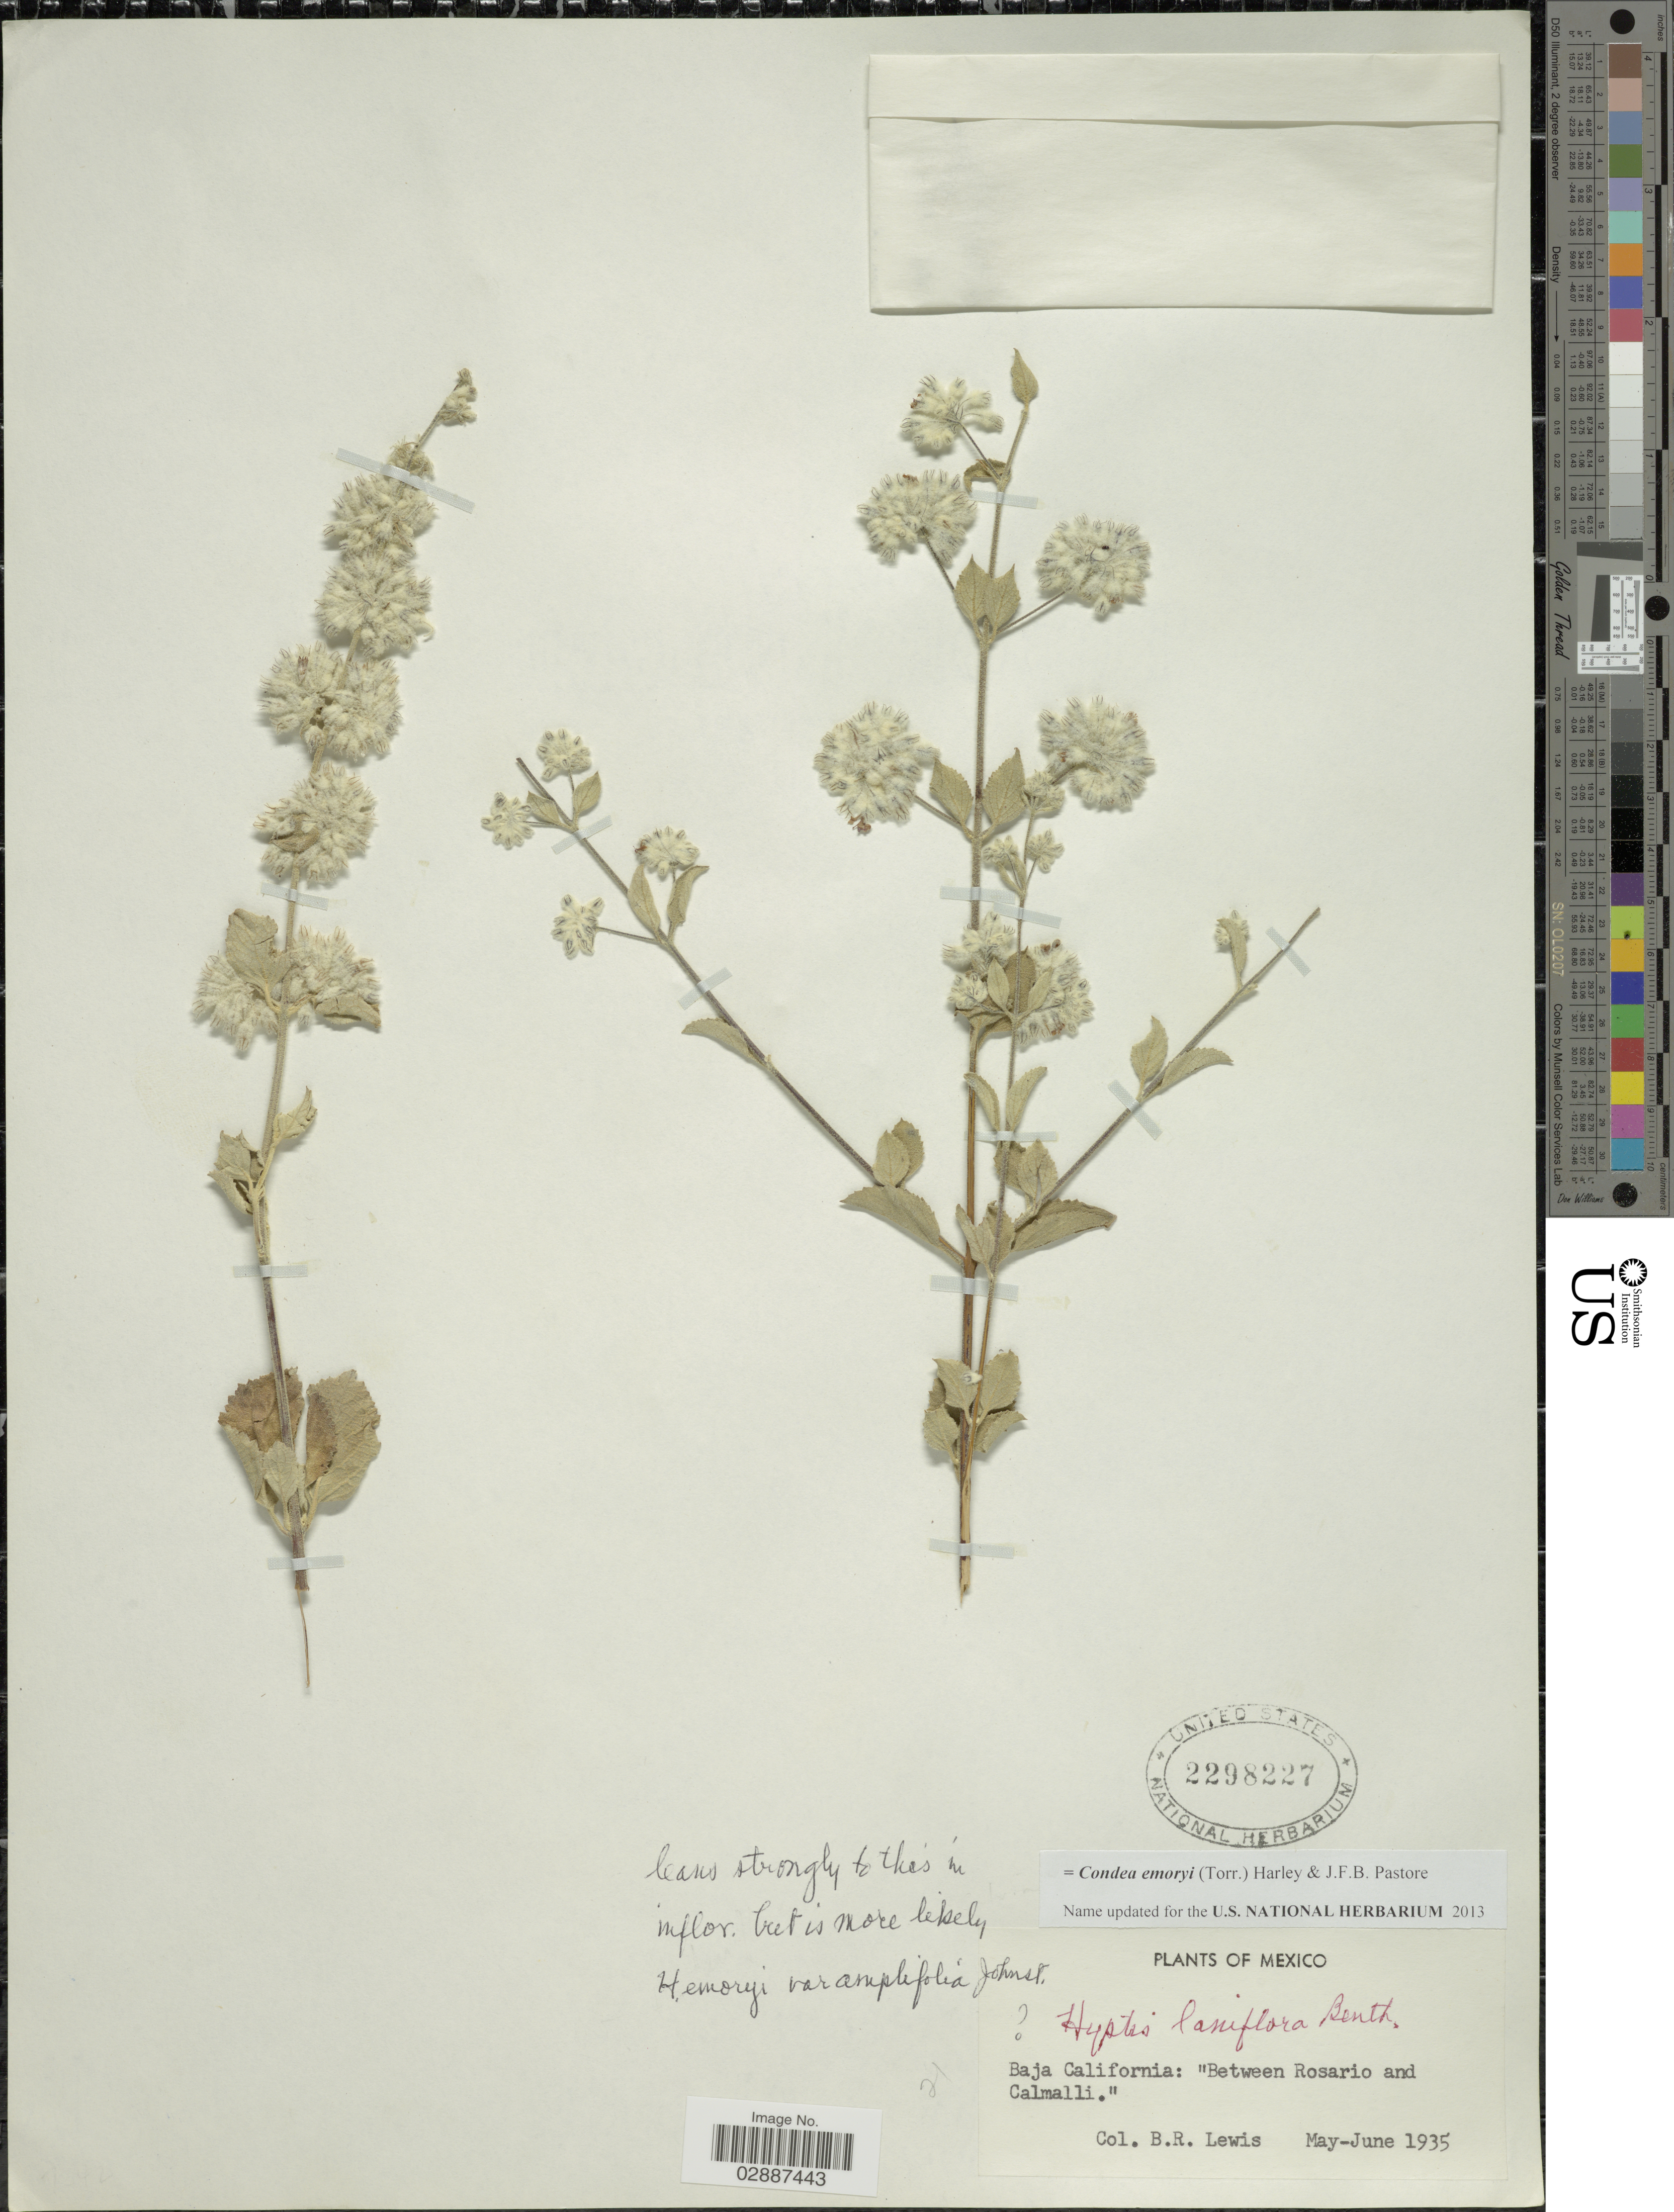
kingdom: Plantae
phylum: Tracheophyta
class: Magnoliopsida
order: Lamiales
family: Lamiaceae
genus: Condea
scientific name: Condea emoryi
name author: (Torr.) Harley & J.F.B. Pastore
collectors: B. R. Lewis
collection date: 1935-05/1935-06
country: Mexico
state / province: Baja California Norte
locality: Between Rosario and Calmalli.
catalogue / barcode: US 2298227